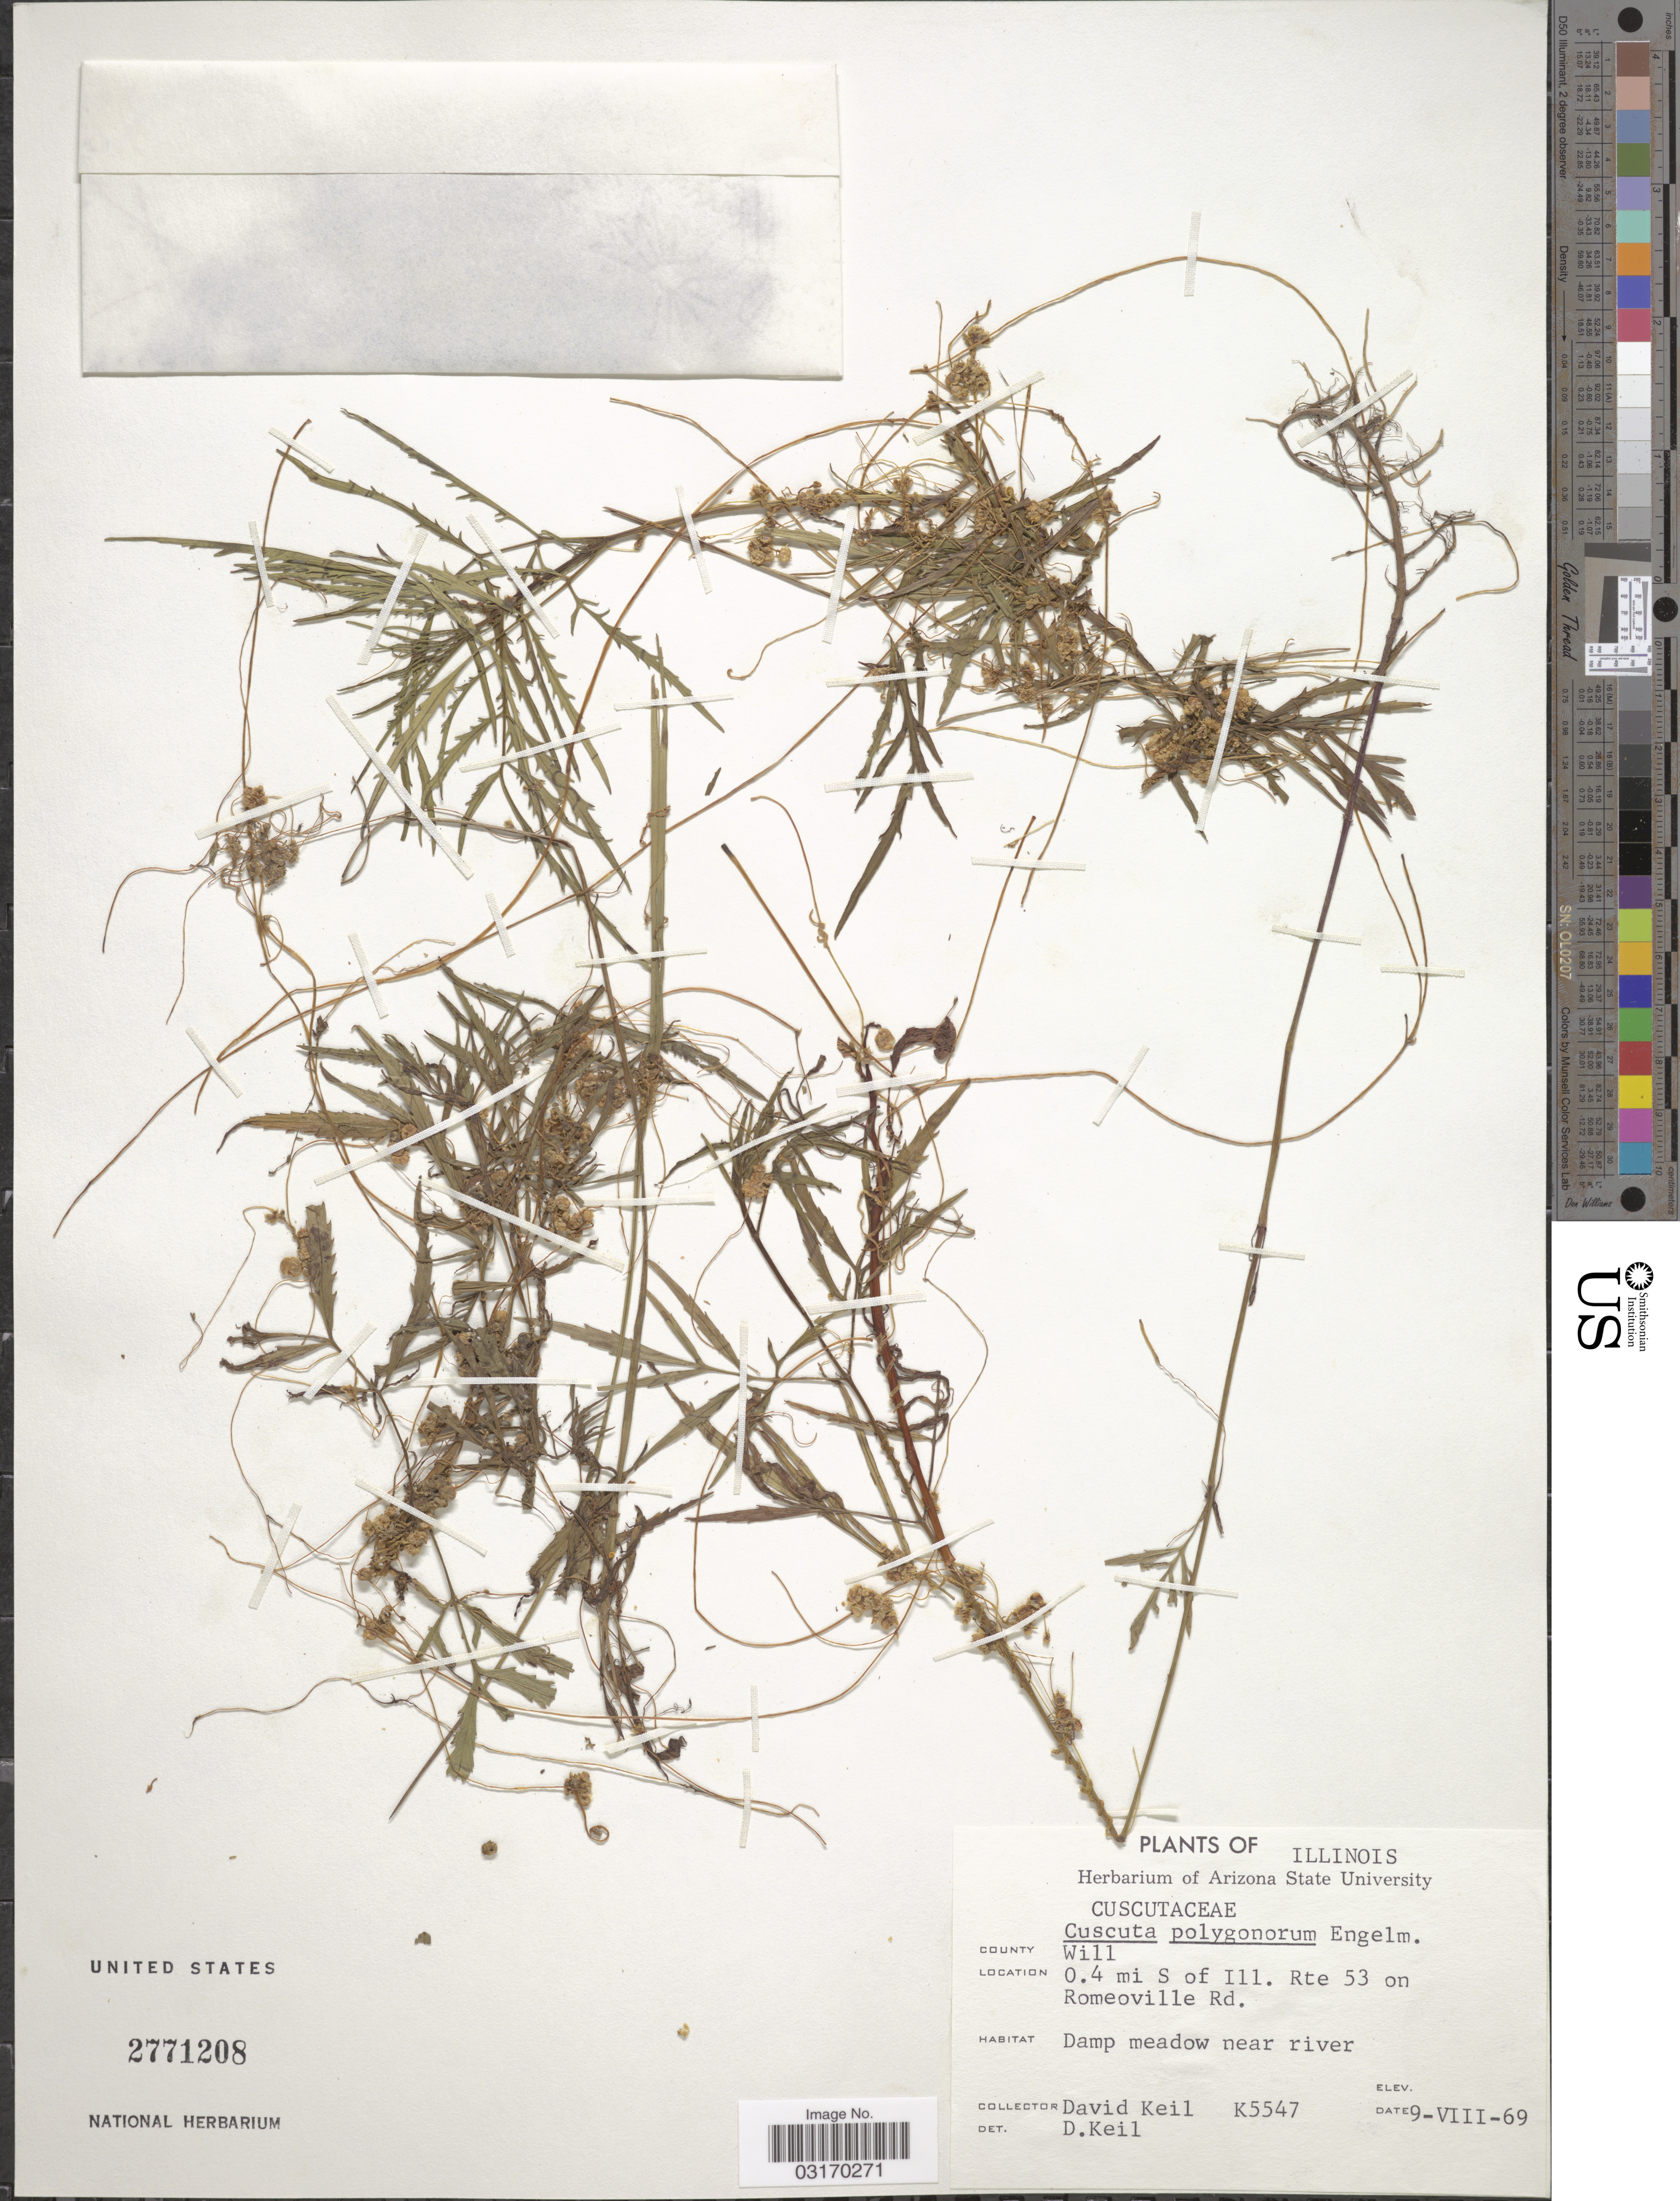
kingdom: Plantae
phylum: Tracheophyta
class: Magnoliopsida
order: Solanales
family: Convolvulaceae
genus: Cuscuta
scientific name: Cuscuta polygonorum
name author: Engelm.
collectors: D. J. Keil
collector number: K5547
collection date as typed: Transcribed d/m/y: 9/8/69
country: United States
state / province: Illinois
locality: County Will. 0.4 mi S of Ill. Rte 53 on Romeoville Rd.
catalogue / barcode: US 2771208